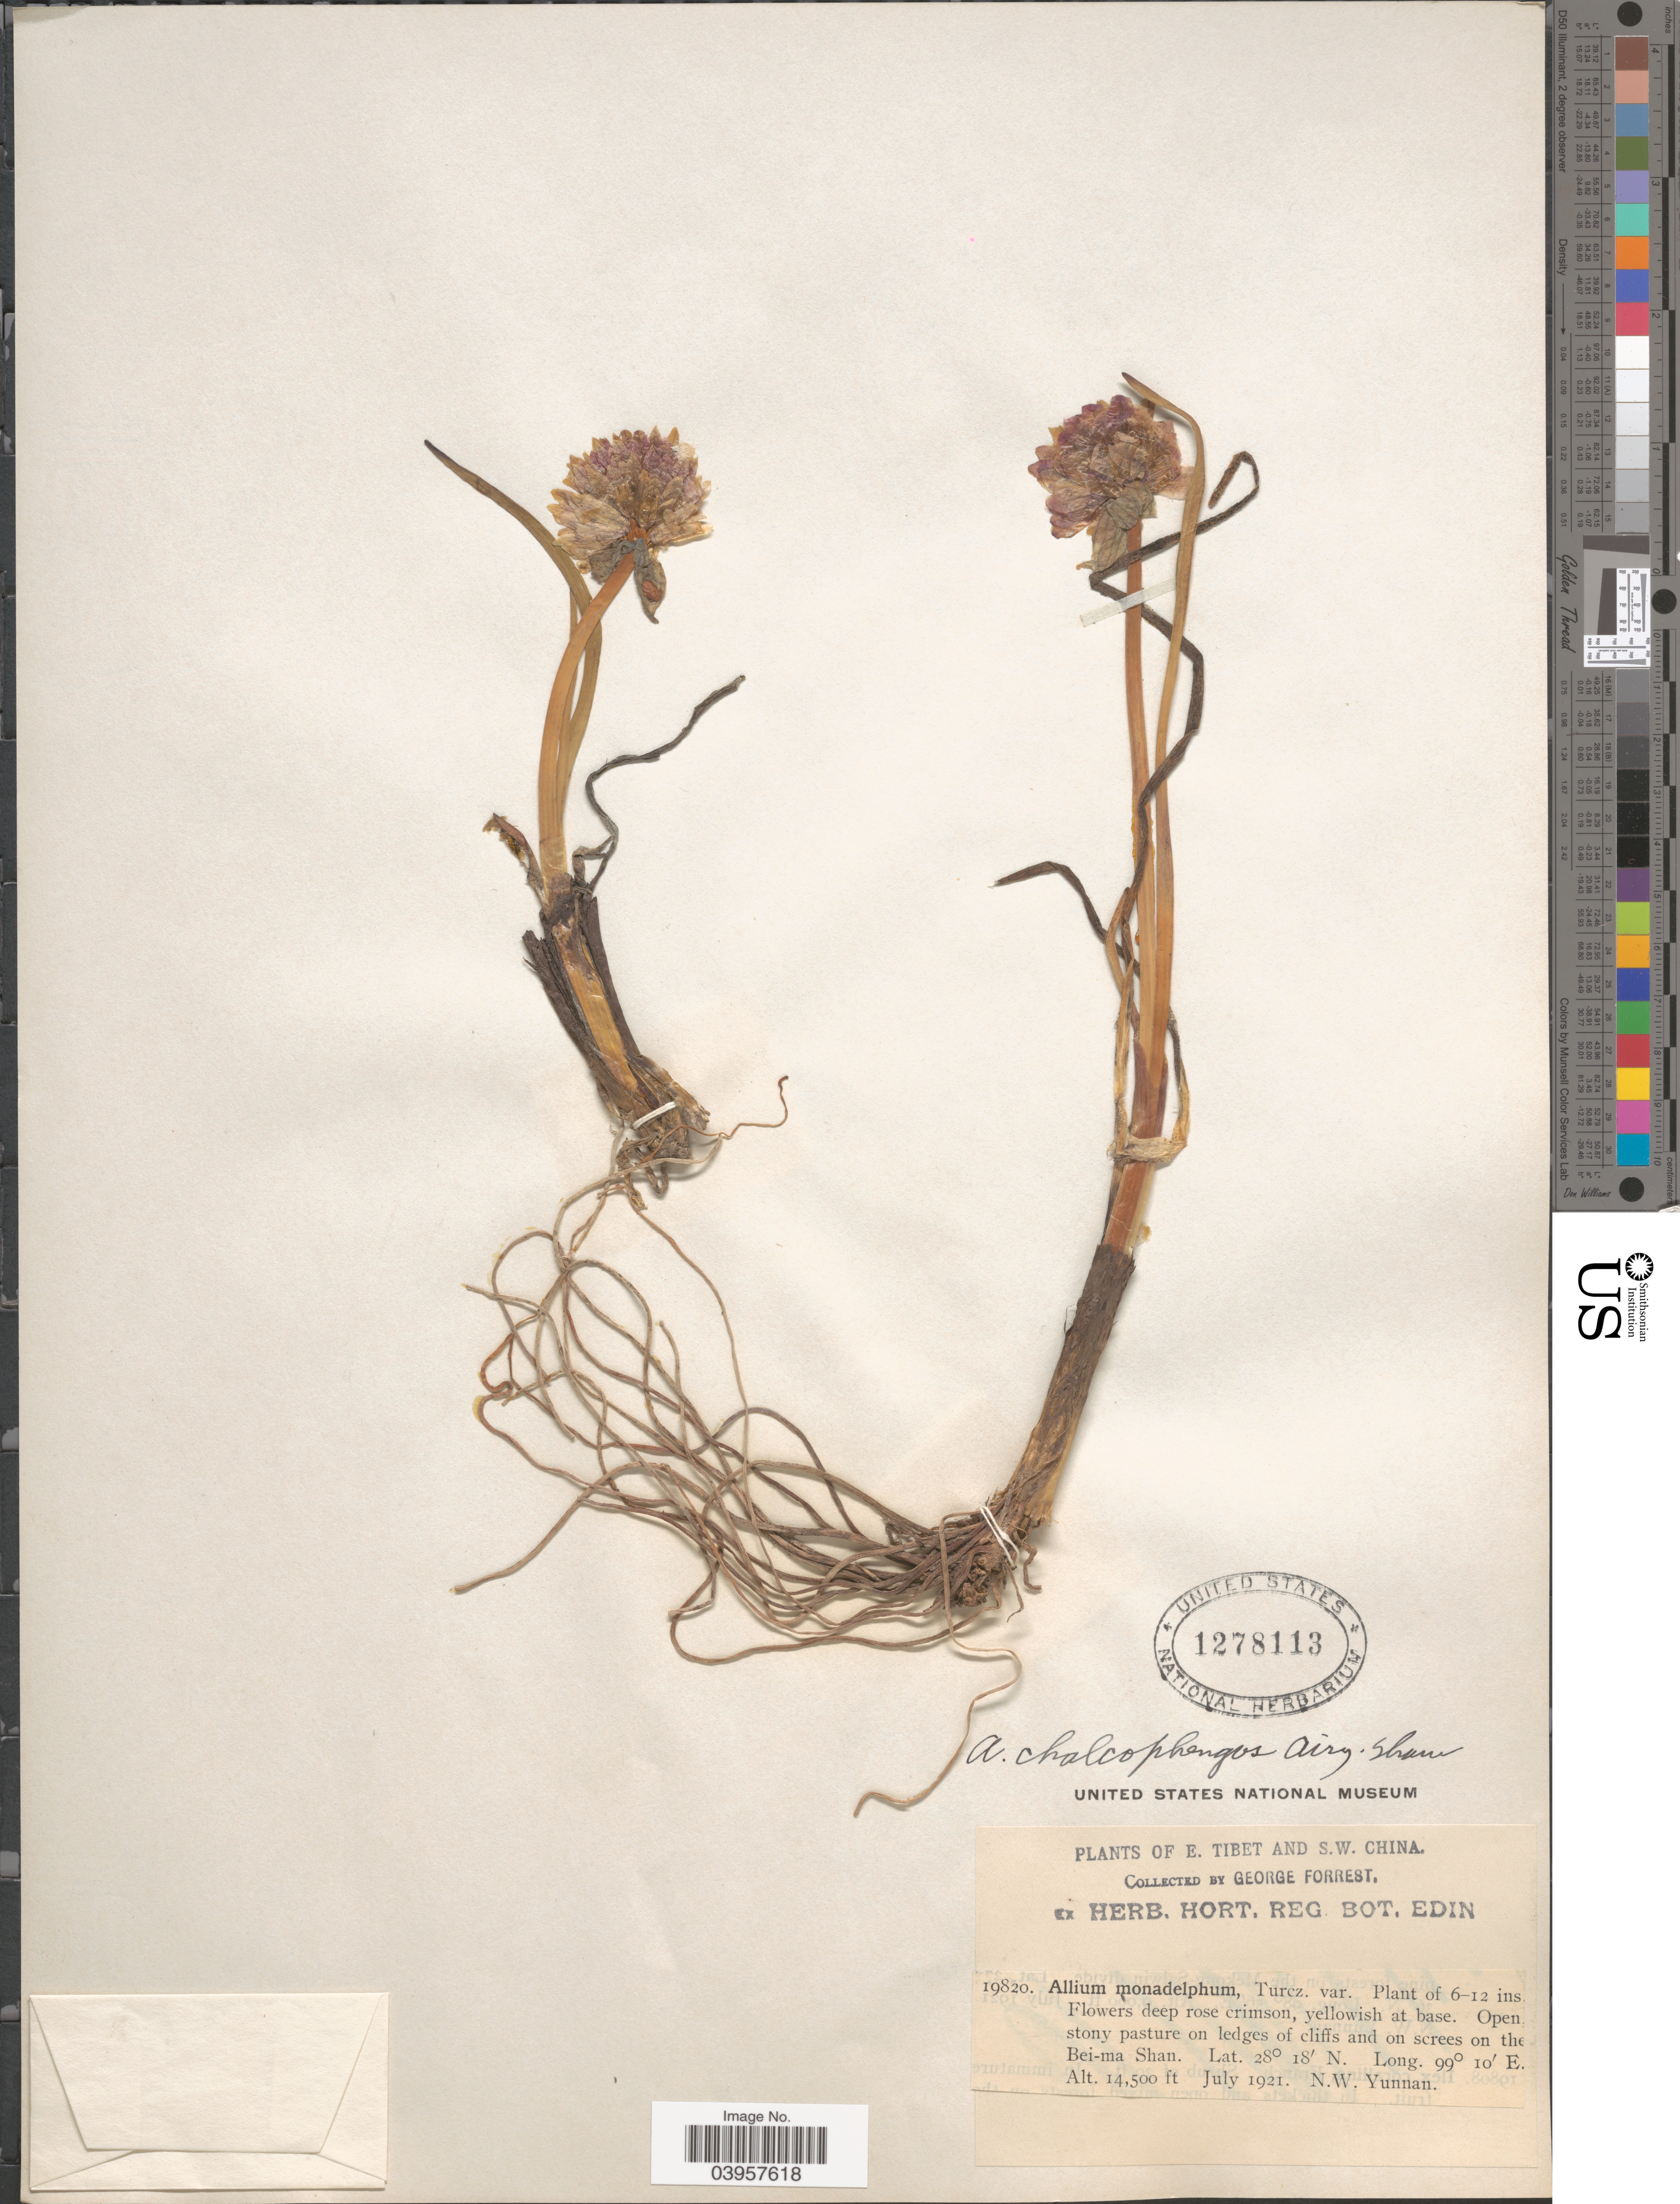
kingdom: Plantae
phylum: Tracheophyta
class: Liliopsida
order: Asparagales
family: Amaryllidaceae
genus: Allium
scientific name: Allium chalcophengos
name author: Airy Shaw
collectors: G. Forrest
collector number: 19820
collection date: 1921-07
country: China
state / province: Yunnan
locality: S.W. China. Open stony pasture on ledges of cliffs and on screes on the Bei-ma Shan. N.W. Yunnan.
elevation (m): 4420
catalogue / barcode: US 1278113